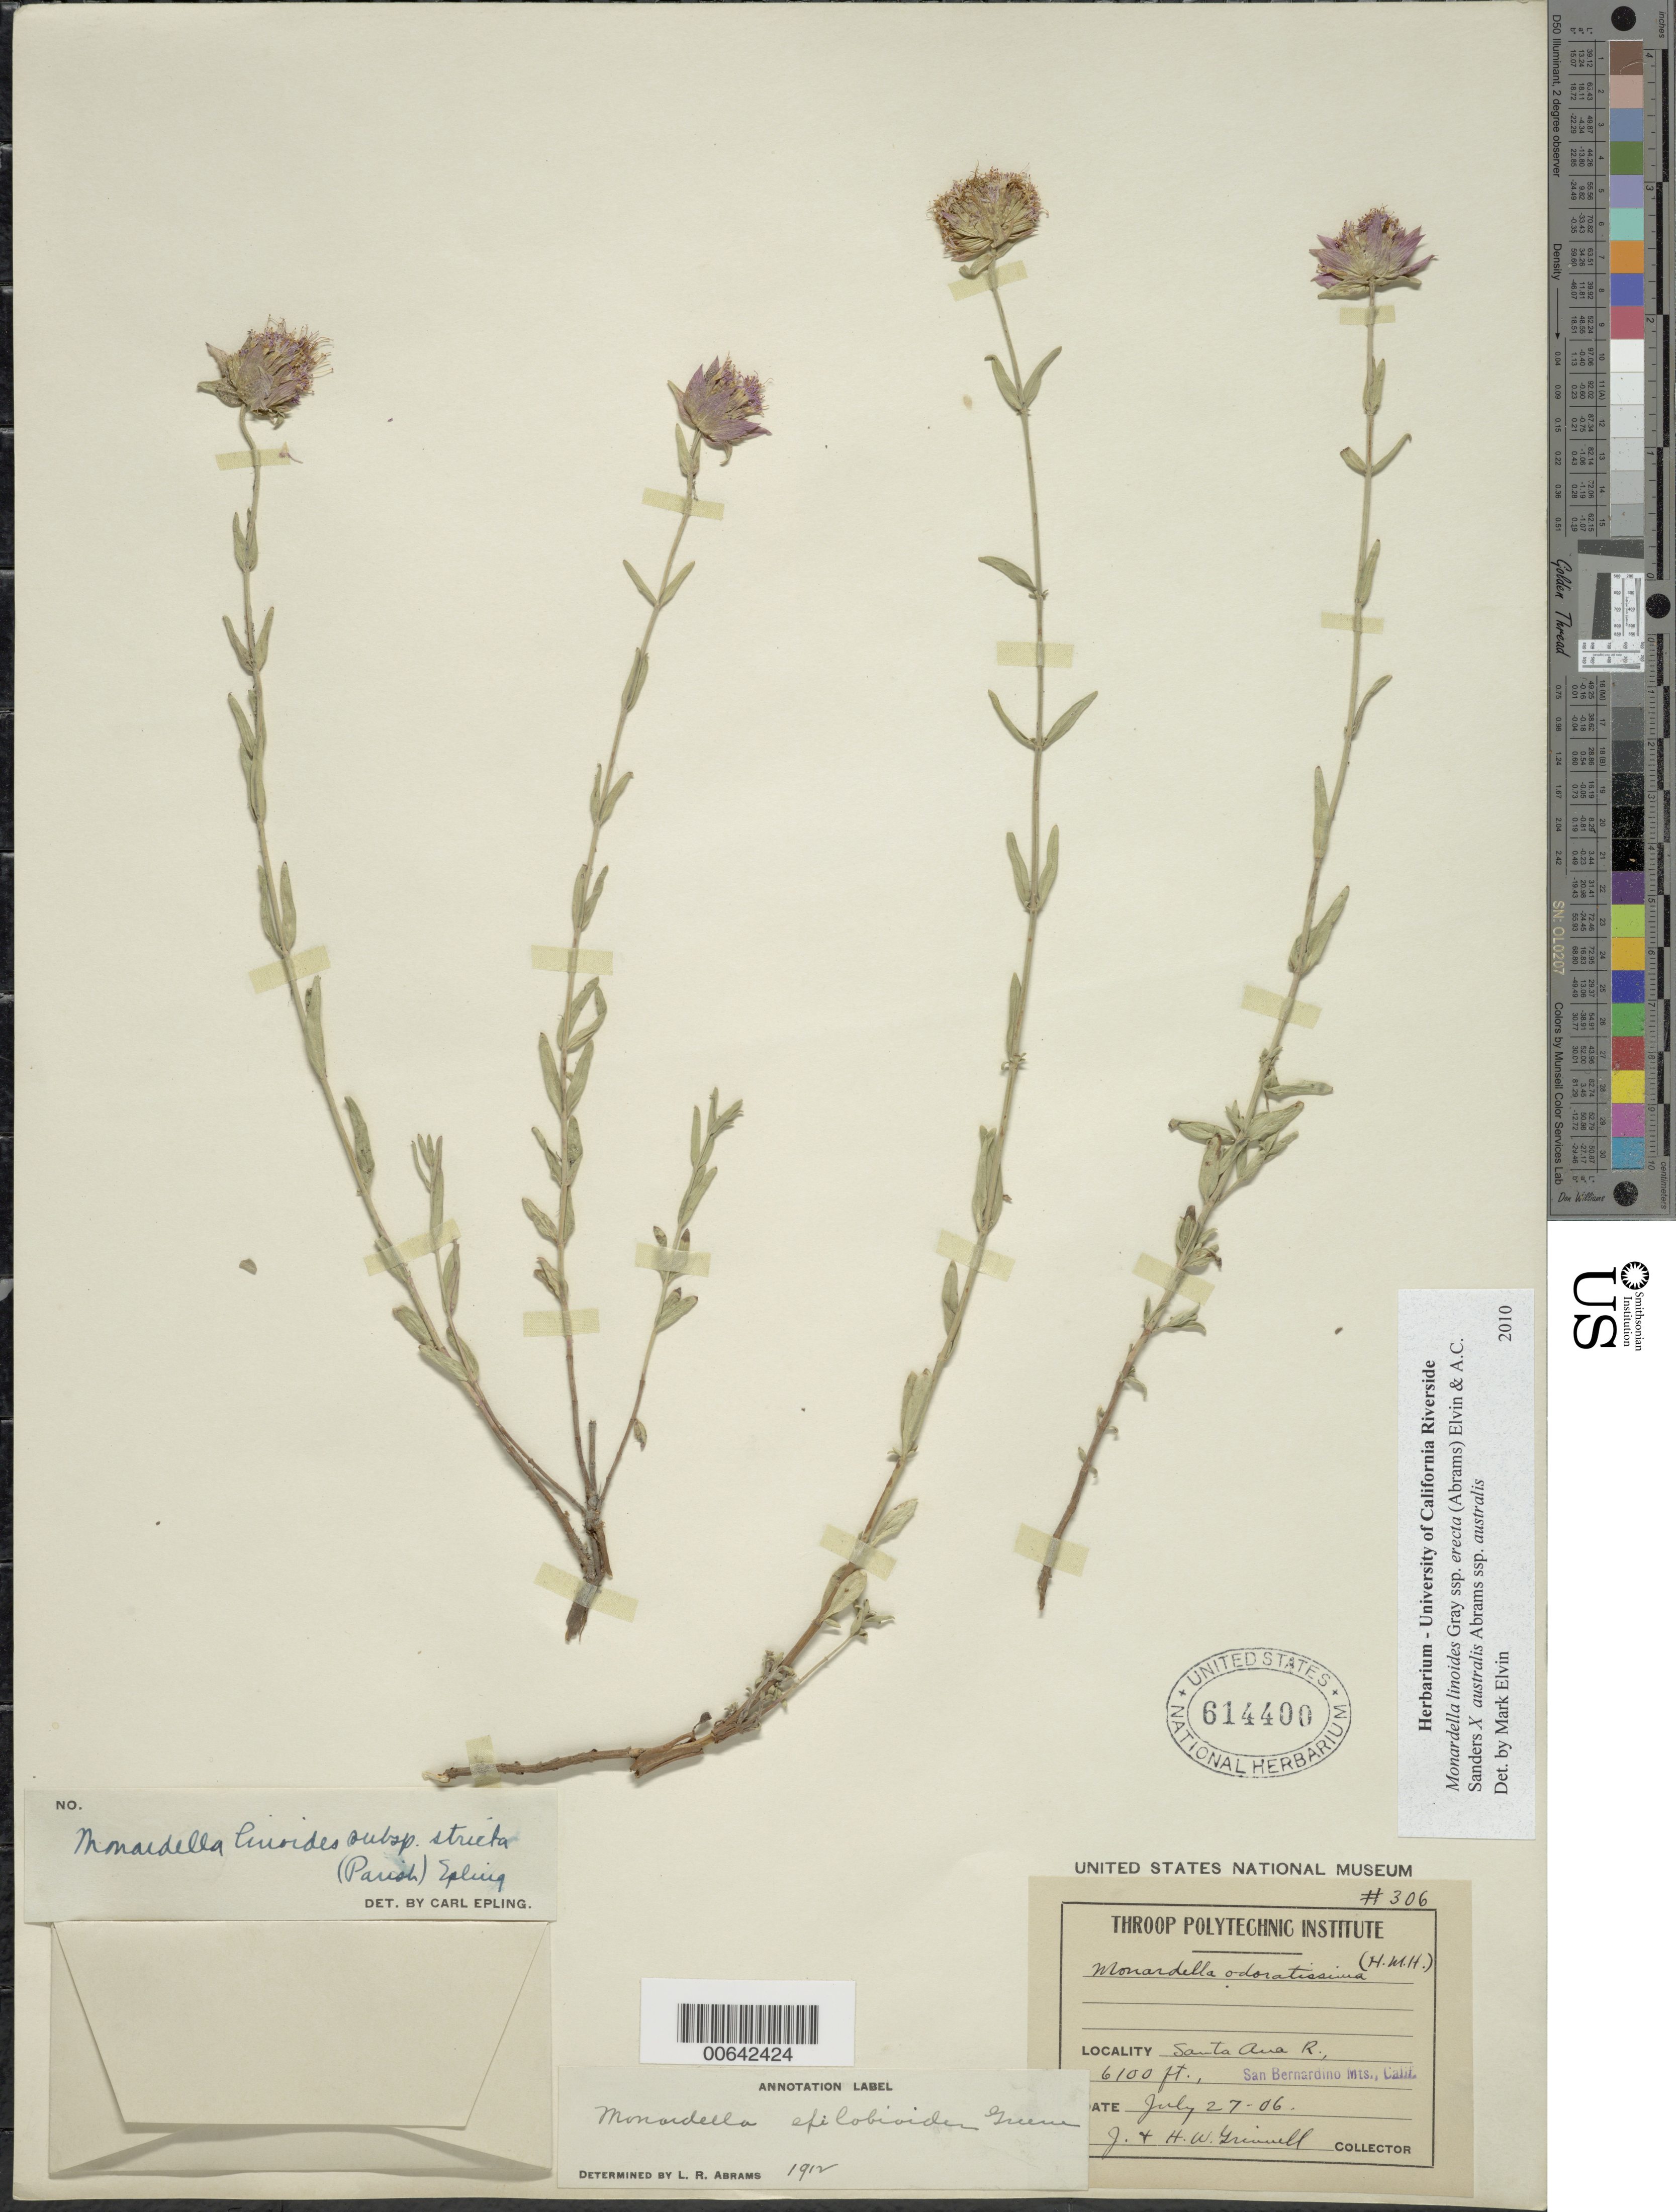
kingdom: Plantae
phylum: Tracheophyta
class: Magnoliopsida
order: Lamiales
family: Lamiaceae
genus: Monardella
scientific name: Monardella linoides subsp. stricta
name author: (Parish) Epling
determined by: Epling, C. C.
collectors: J. Grinnell & H. Grinnell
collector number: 306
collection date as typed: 27 Jul 1906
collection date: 1906-07-27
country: United States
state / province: California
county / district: San Bernardino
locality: Santa Ana R., San Bernardino Mts.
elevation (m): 1859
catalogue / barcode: US 614400